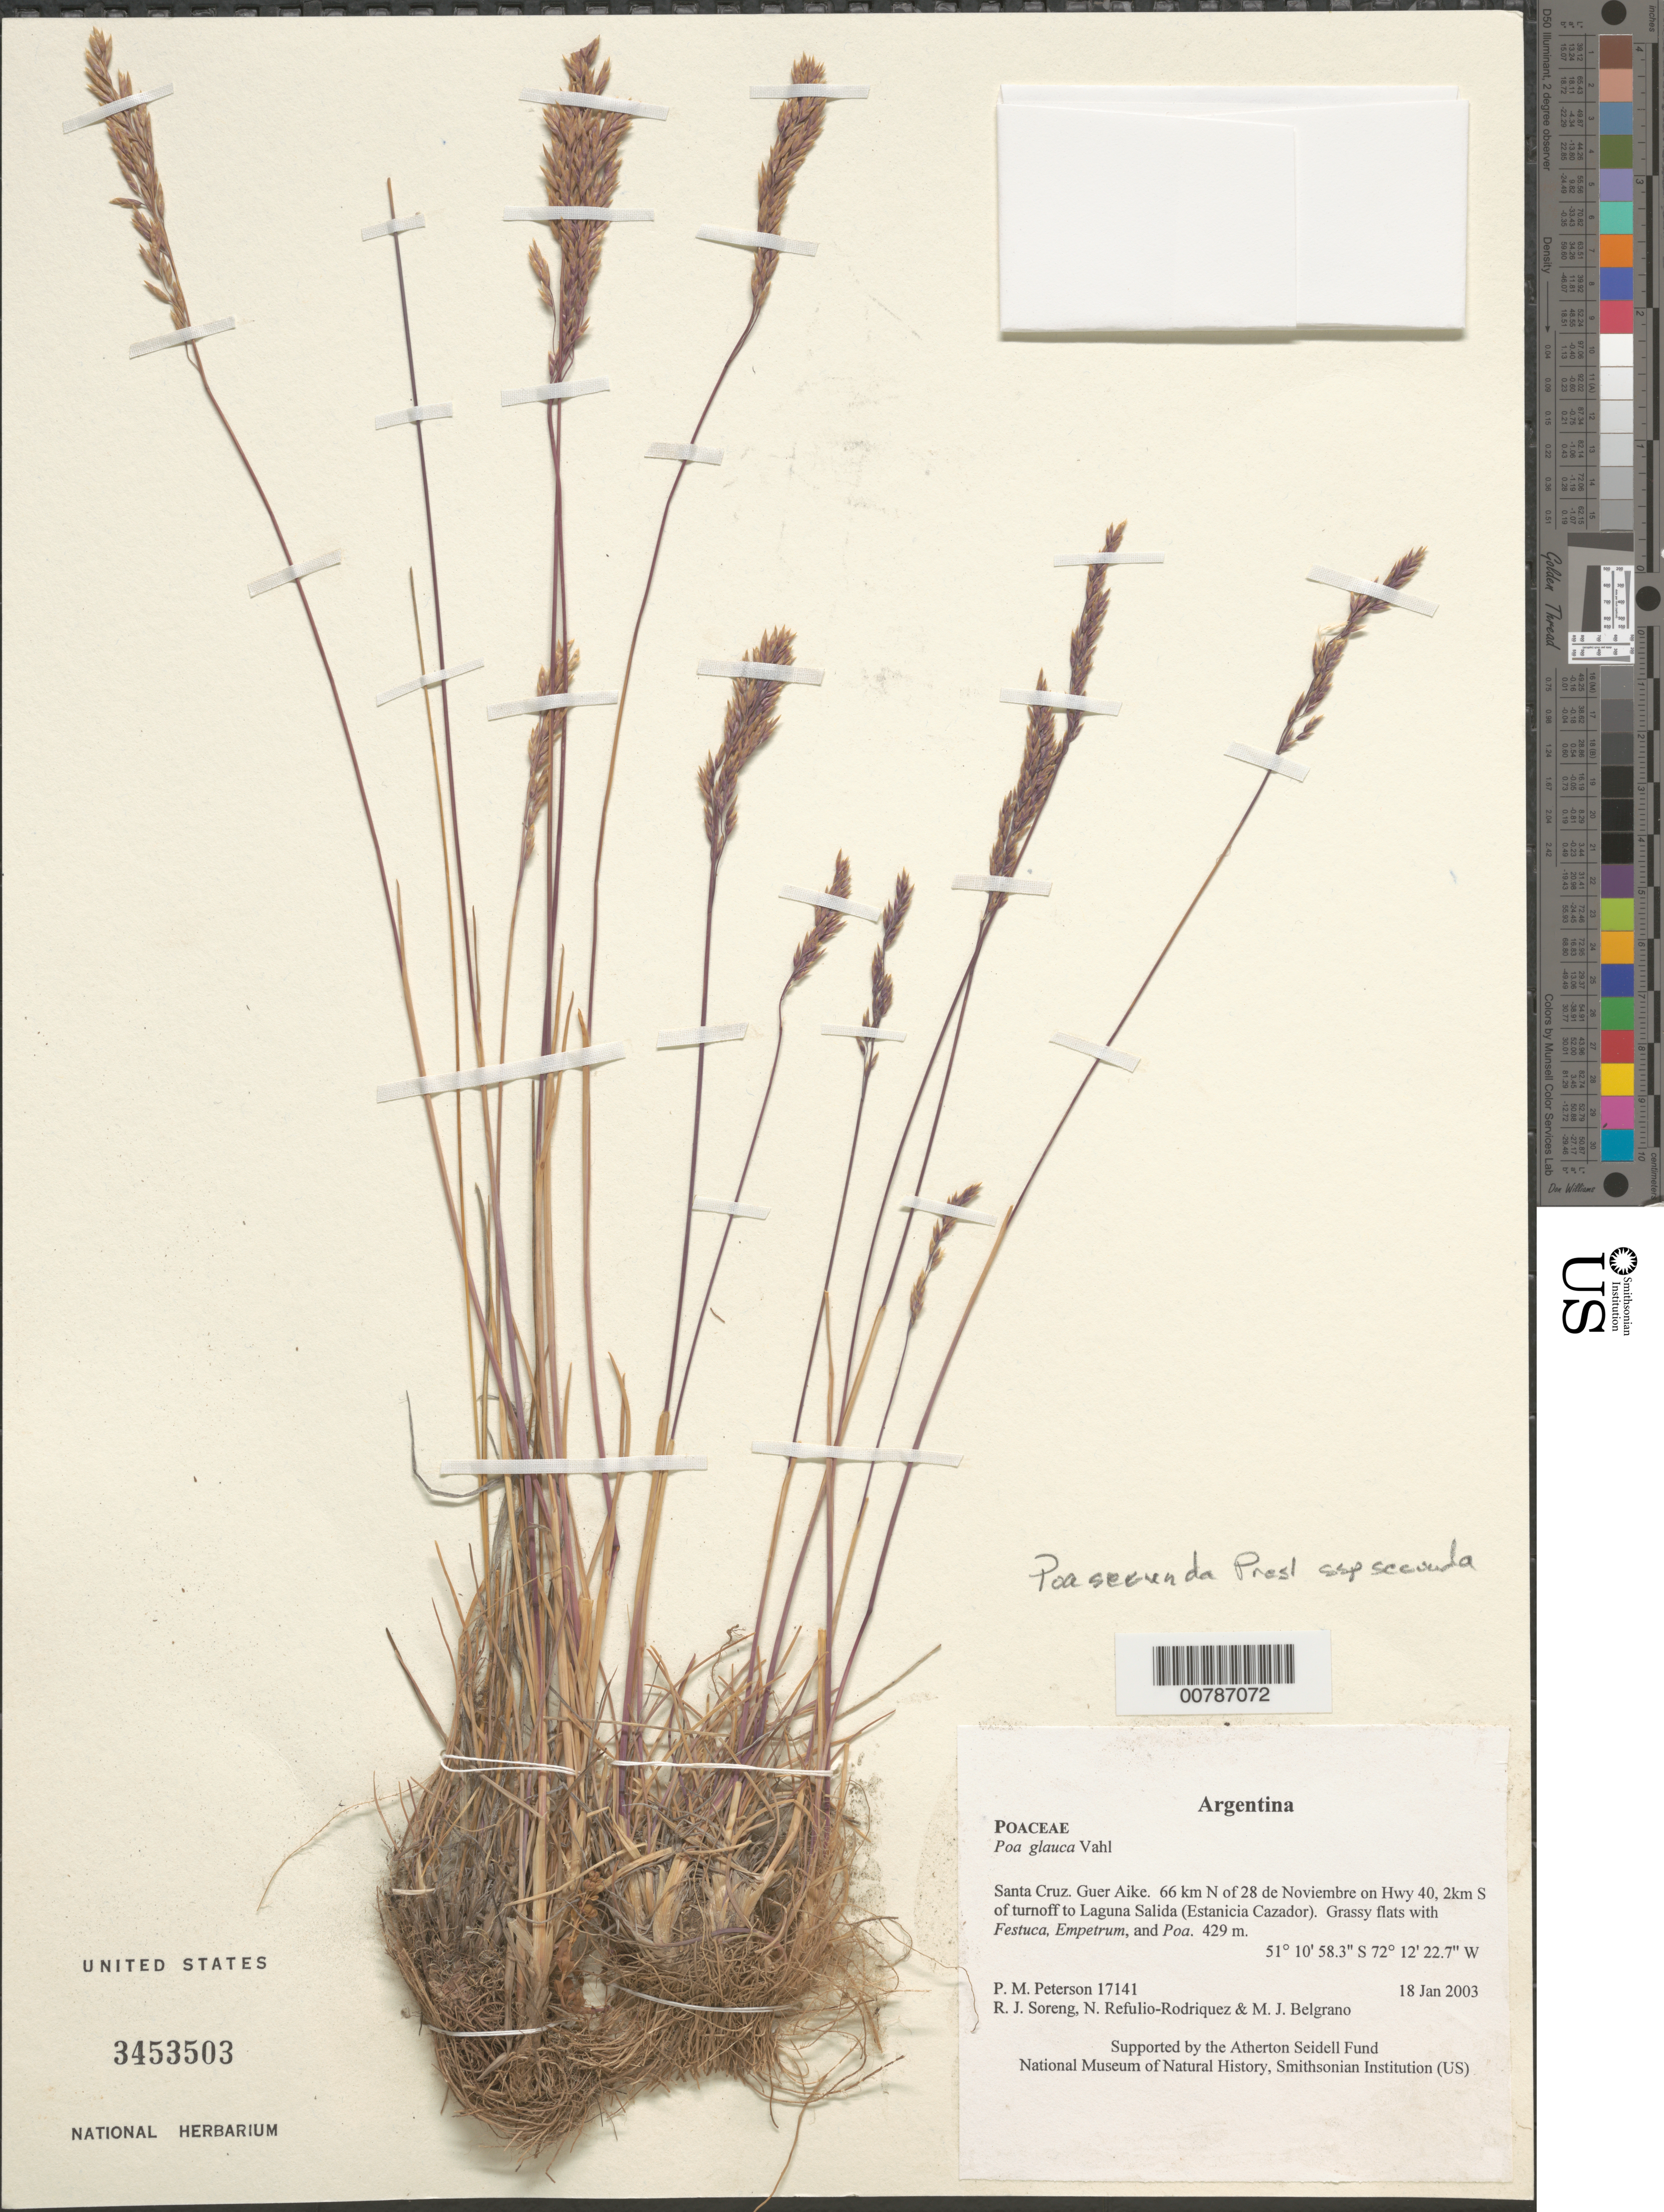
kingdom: Plantae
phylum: Tracheophyta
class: Liliopsida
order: Poales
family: Poaceae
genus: Poa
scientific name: Poa secunda subsp. secunda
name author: J. Presl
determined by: Soreng, Robert J., Research Associate (BOT), Smithsonian Institution - National Museum of Natural History (UNITED STATES)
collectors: P. M. Peterson, R. J. Soreng, N. Refulio-Rodríguez & M. Belgrano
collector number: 17141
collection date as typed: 18 Jan 2003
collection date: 2003-01-18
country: Argentina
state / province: Santa Cruz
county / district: Guer Aike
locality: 66 km N of 28 de Noviembre on Hwy 40, 2km S of turnoff to Laguna Salida (Estanicia Cazador). Grassy flats with Festuca, Empetrum, and Poa.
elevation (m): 429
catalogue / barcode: US 3453503